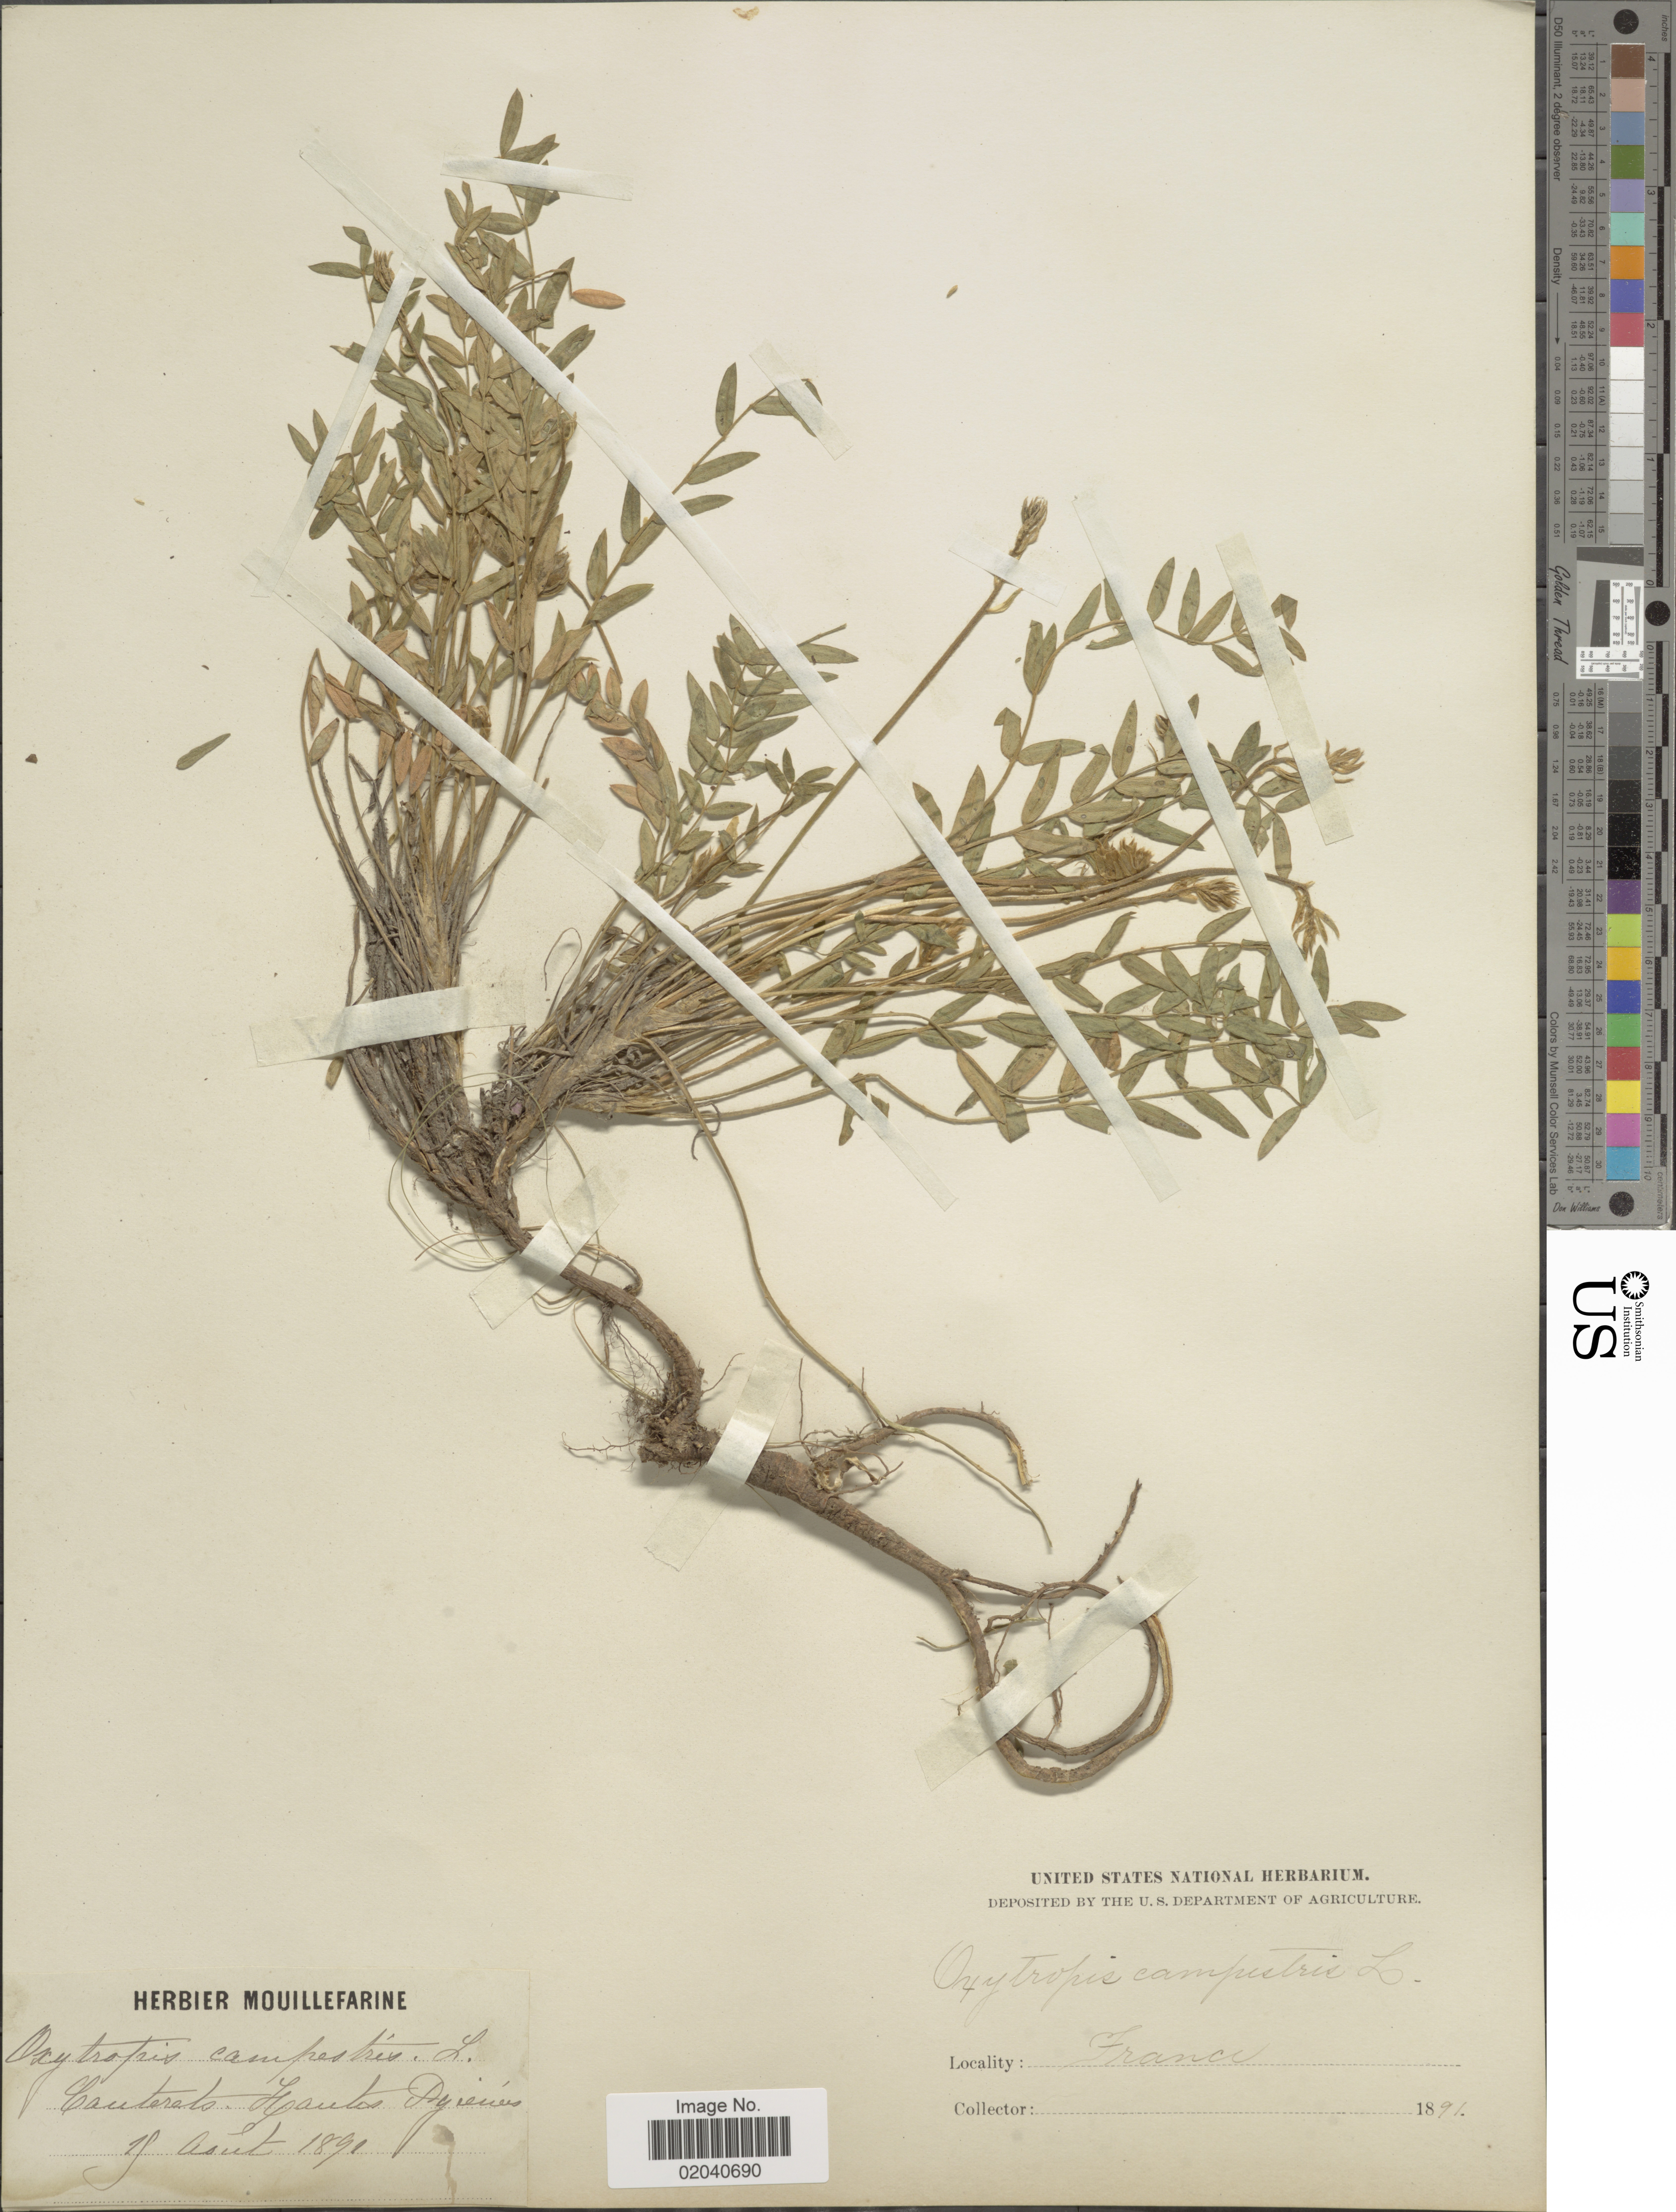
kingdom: Plantae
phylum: Tracheophyta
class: Magnoliopsida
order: Fabales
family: Fabaceae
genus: Oxytropis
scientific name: Oxytropis campestris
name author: (L.) DC.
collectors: ex herb. Mouillefarine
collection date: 1891-08-09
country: France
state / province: Occitanie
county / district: Hautes-Pyrénées